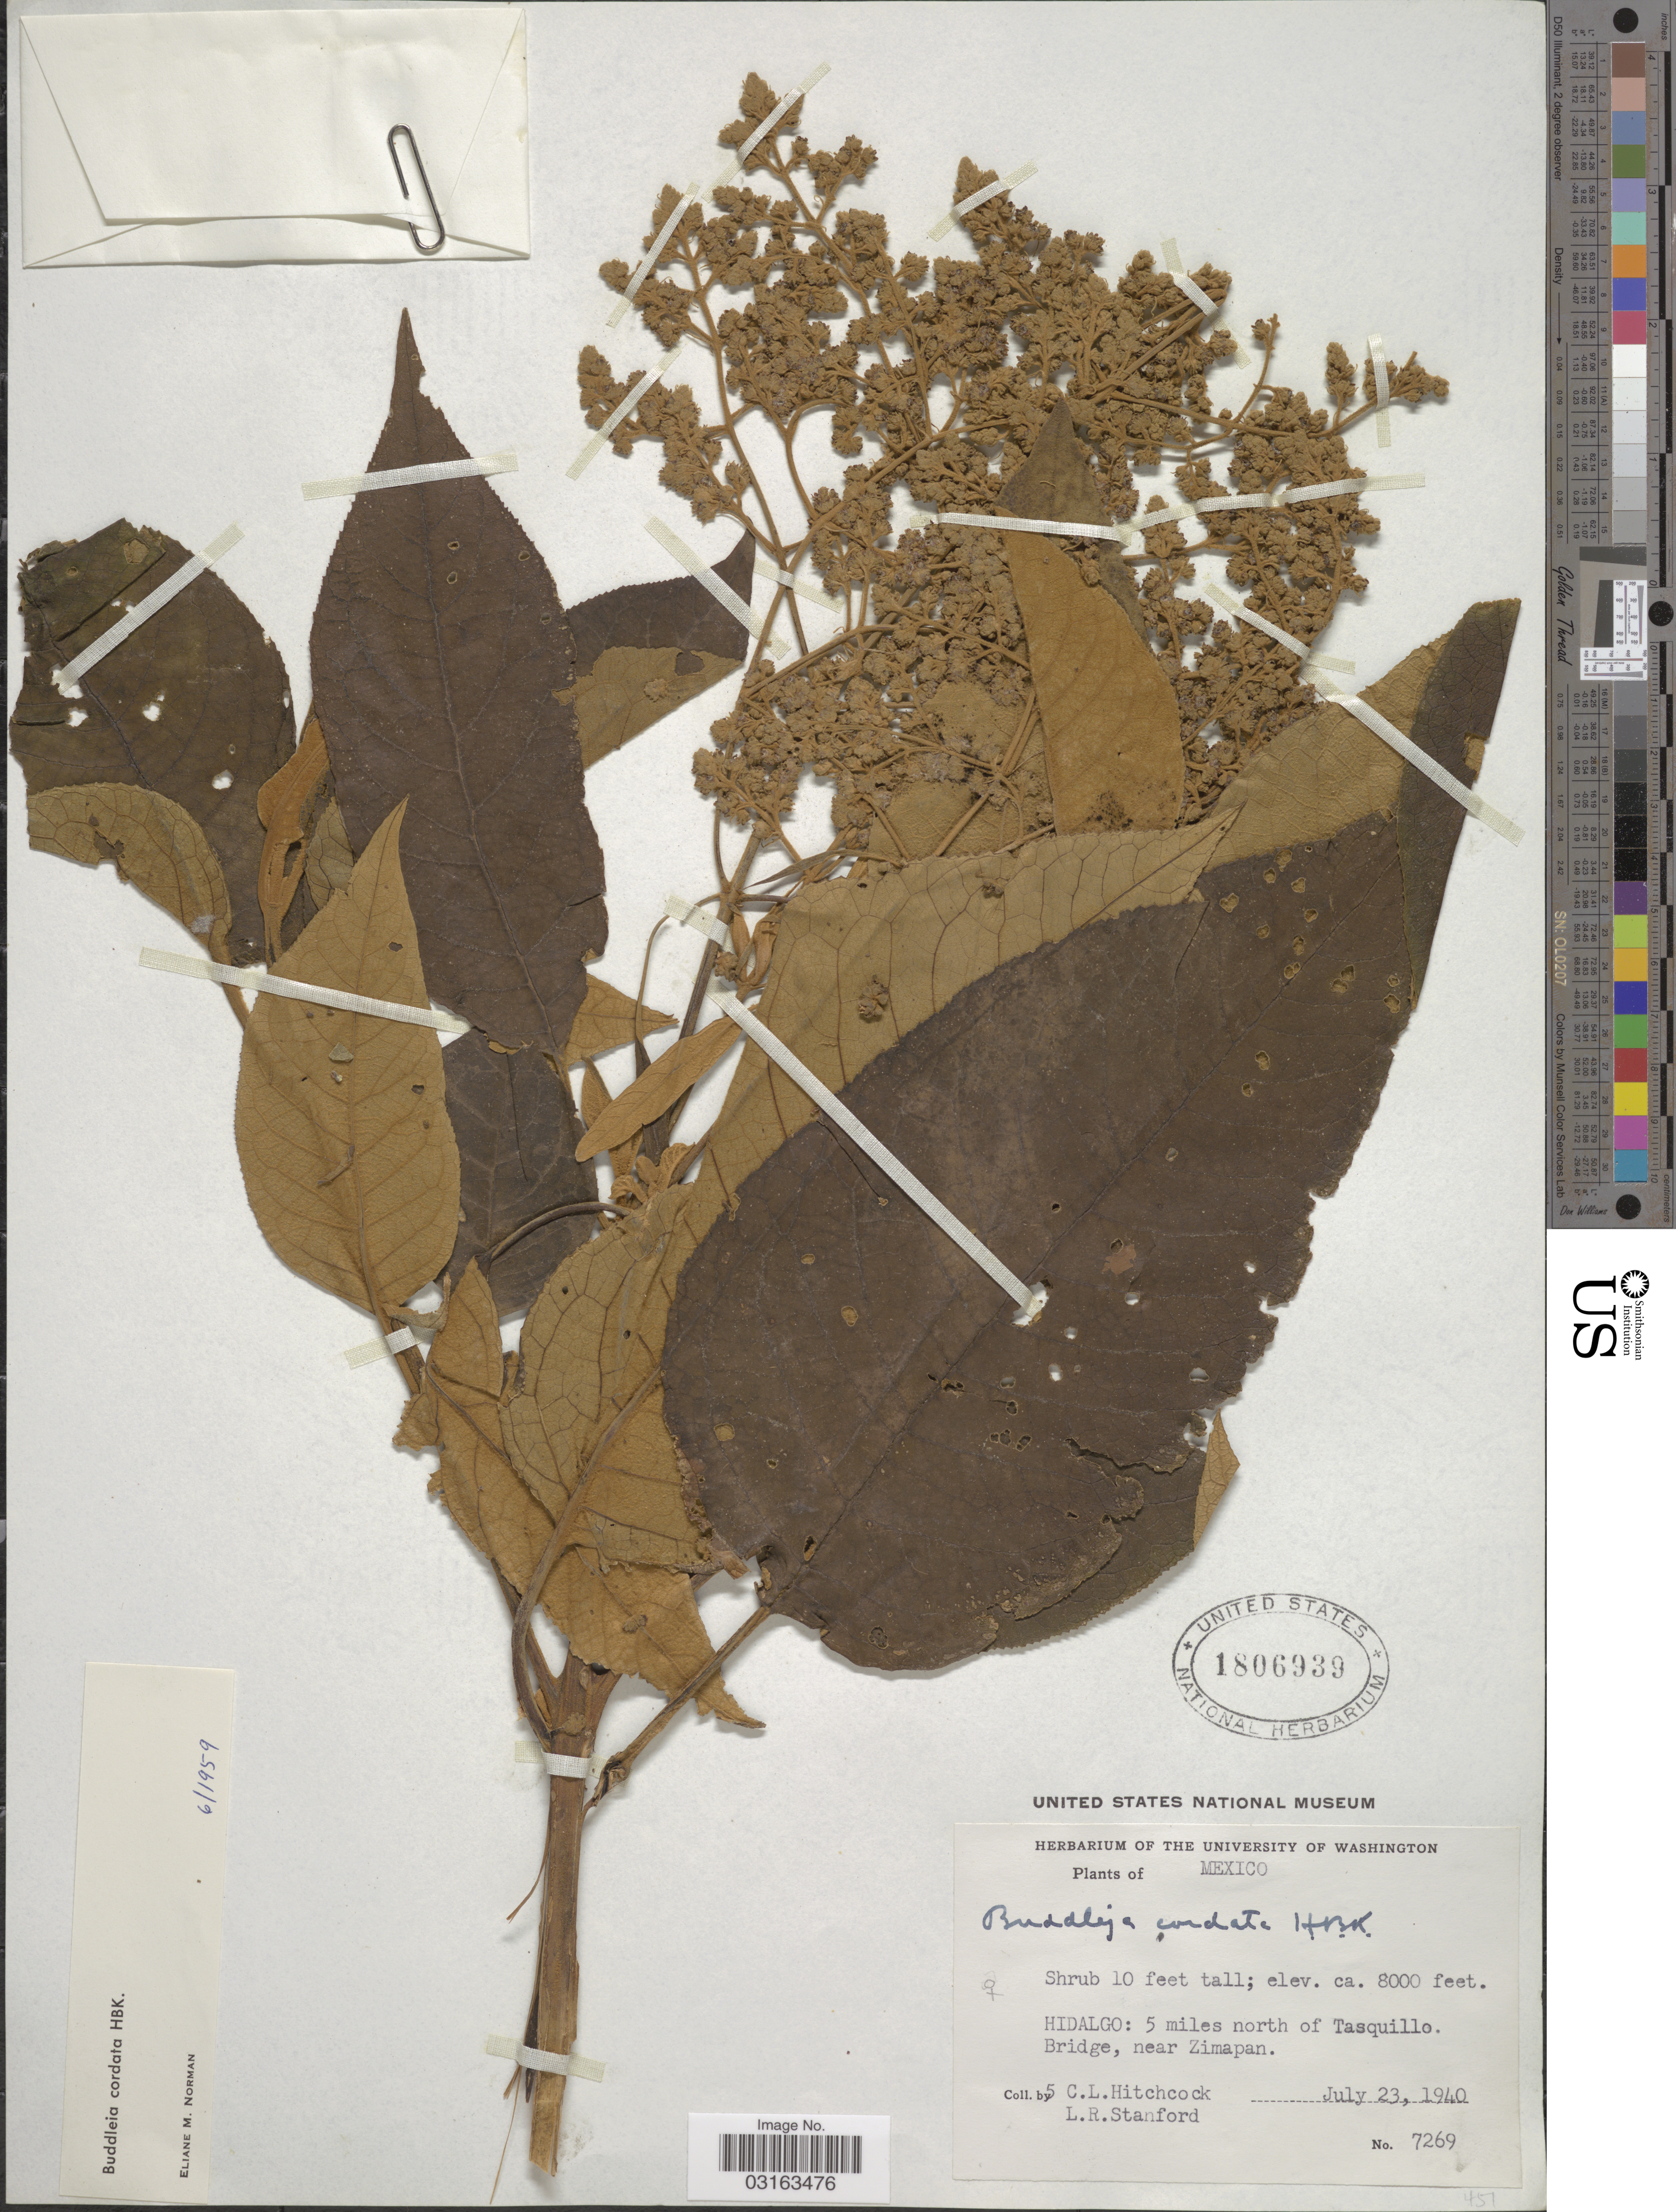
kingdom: Plantae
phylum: Tracheophyta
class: Magnoliopsida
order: Lamiales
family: Scrophulariaceae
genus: Buddleja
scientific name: Buddleja cordata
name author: Kunth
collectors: C. L. Hitchcock & L. R. Stanford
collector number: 7269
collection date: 1940-07-23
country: Mexico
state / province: Hidalgo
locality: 5 miles north of Tasquillo Bridge, near Zimapan.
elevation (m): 2438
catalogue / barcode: US 1806939